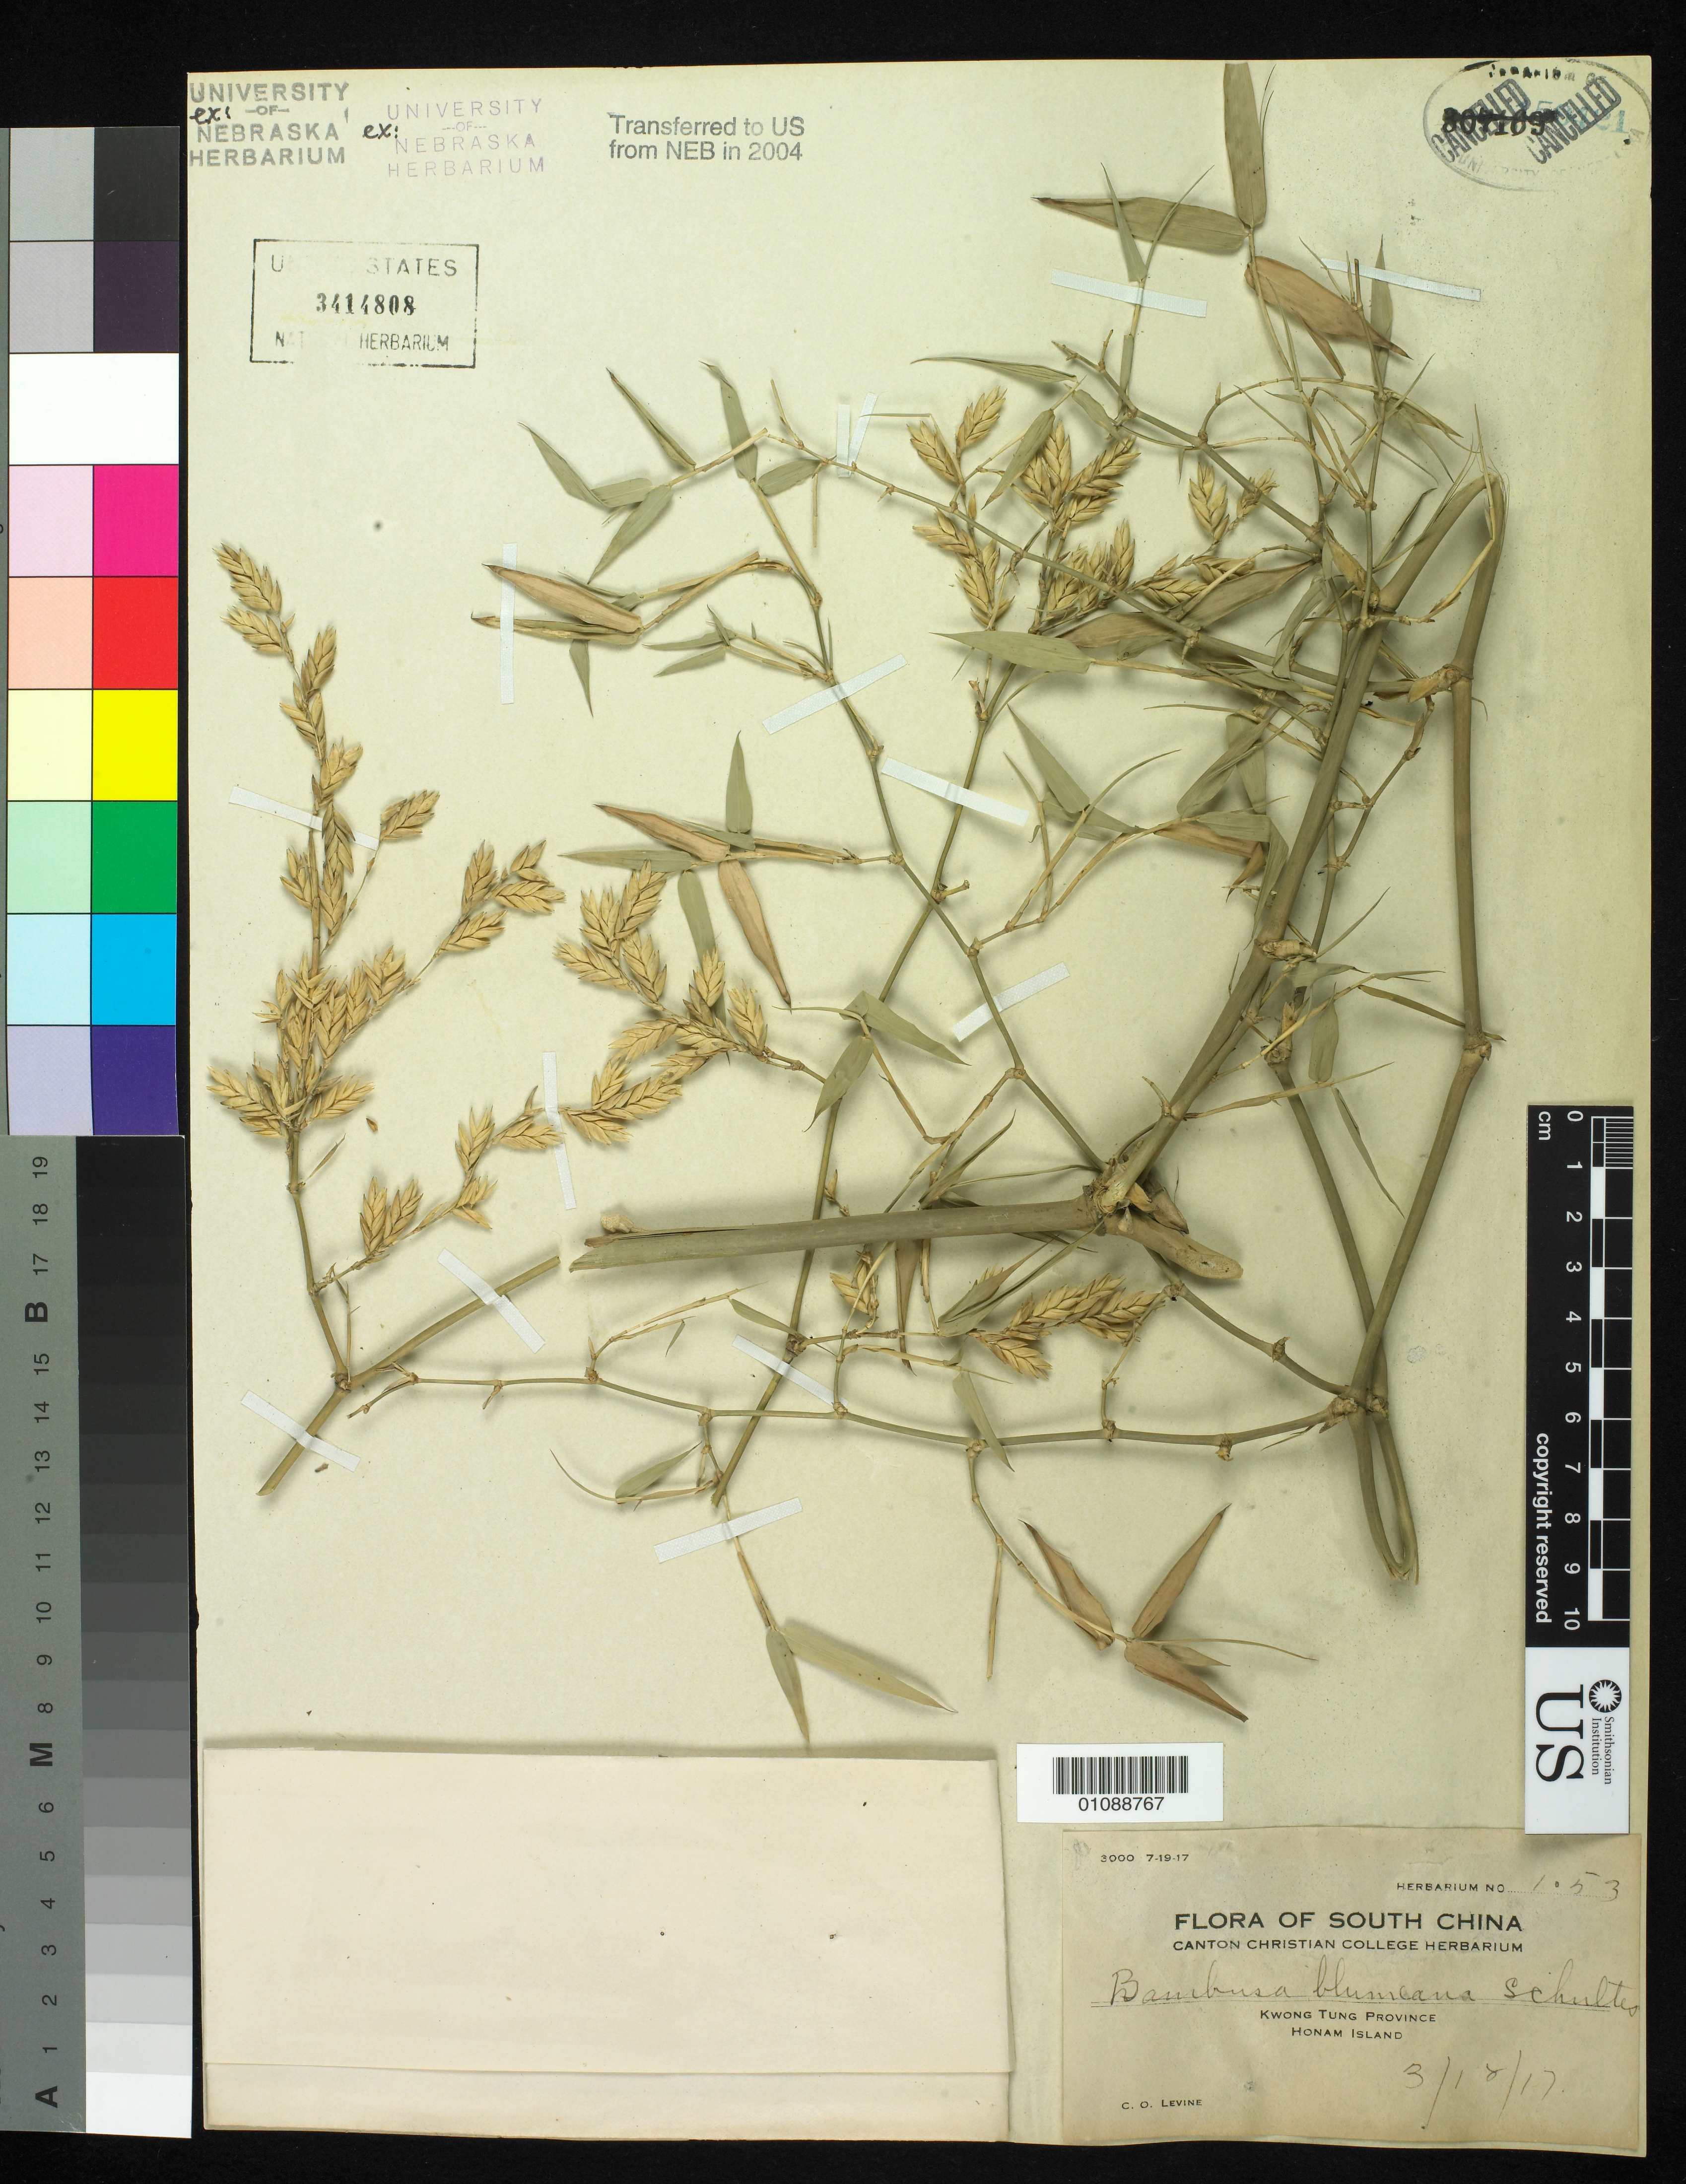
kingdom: Plantae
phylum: Tracheophyta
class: Liliopsida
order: Poales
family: Poaceae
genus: Bambusa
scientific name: Bambusa spinosa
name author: Roxb.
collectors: C. O. Levine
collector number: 1053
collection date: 1917-03-18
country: China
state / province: Guangdong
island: Honam I.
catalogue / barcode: US 3414808